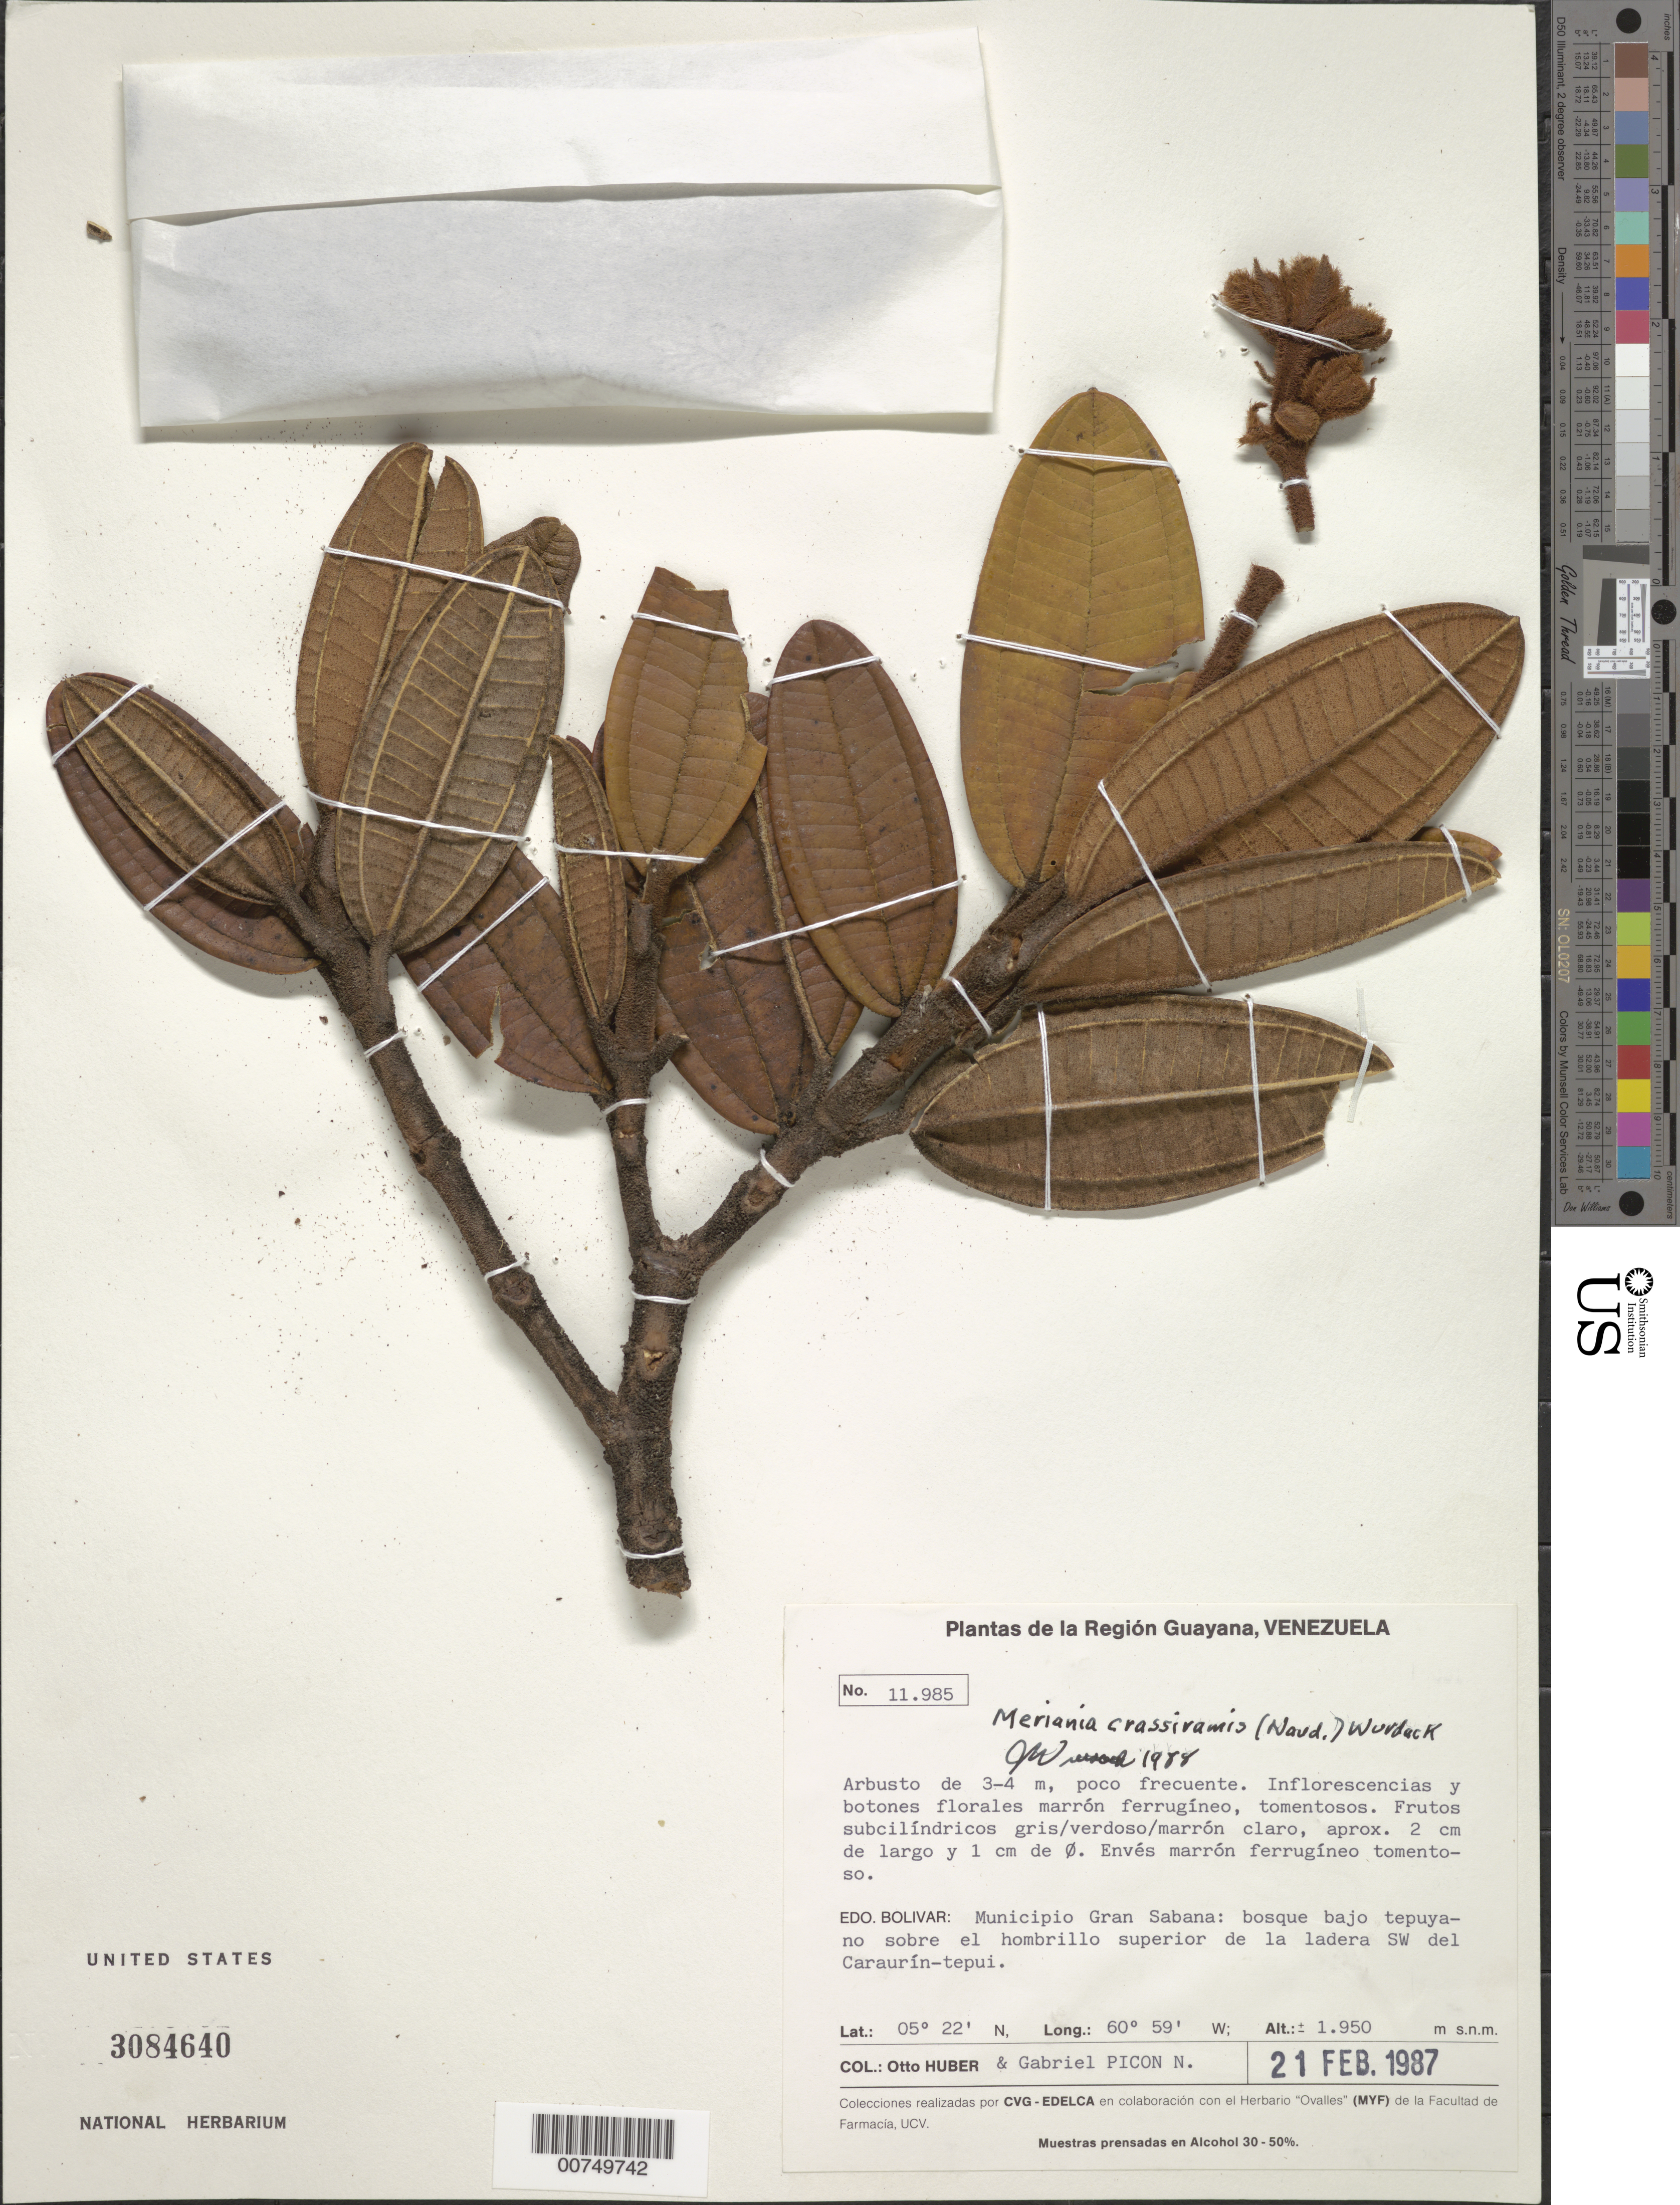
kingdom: Plantae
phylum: Tracheophyta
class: Magnoliopsida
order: Myrtales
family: Melastomataceae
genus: Meriania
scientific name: Meriania crassiramis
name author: (Naudin) Wurdack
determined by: Wurdack, John J., (US), US (UNITED STATES)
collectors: O. Huber & G. Picón Navas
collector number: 11985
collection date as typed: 21-Feb-87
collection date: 1987-02-21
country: Venezuela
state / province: Bolívar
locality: Mun. Gran Sabana, SW del Caraurín-tepuí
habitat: Bosque bajo tepuyano sobre el homrillo superior de la ladera SW del tepui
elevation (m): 1950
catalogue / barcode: US 3084640